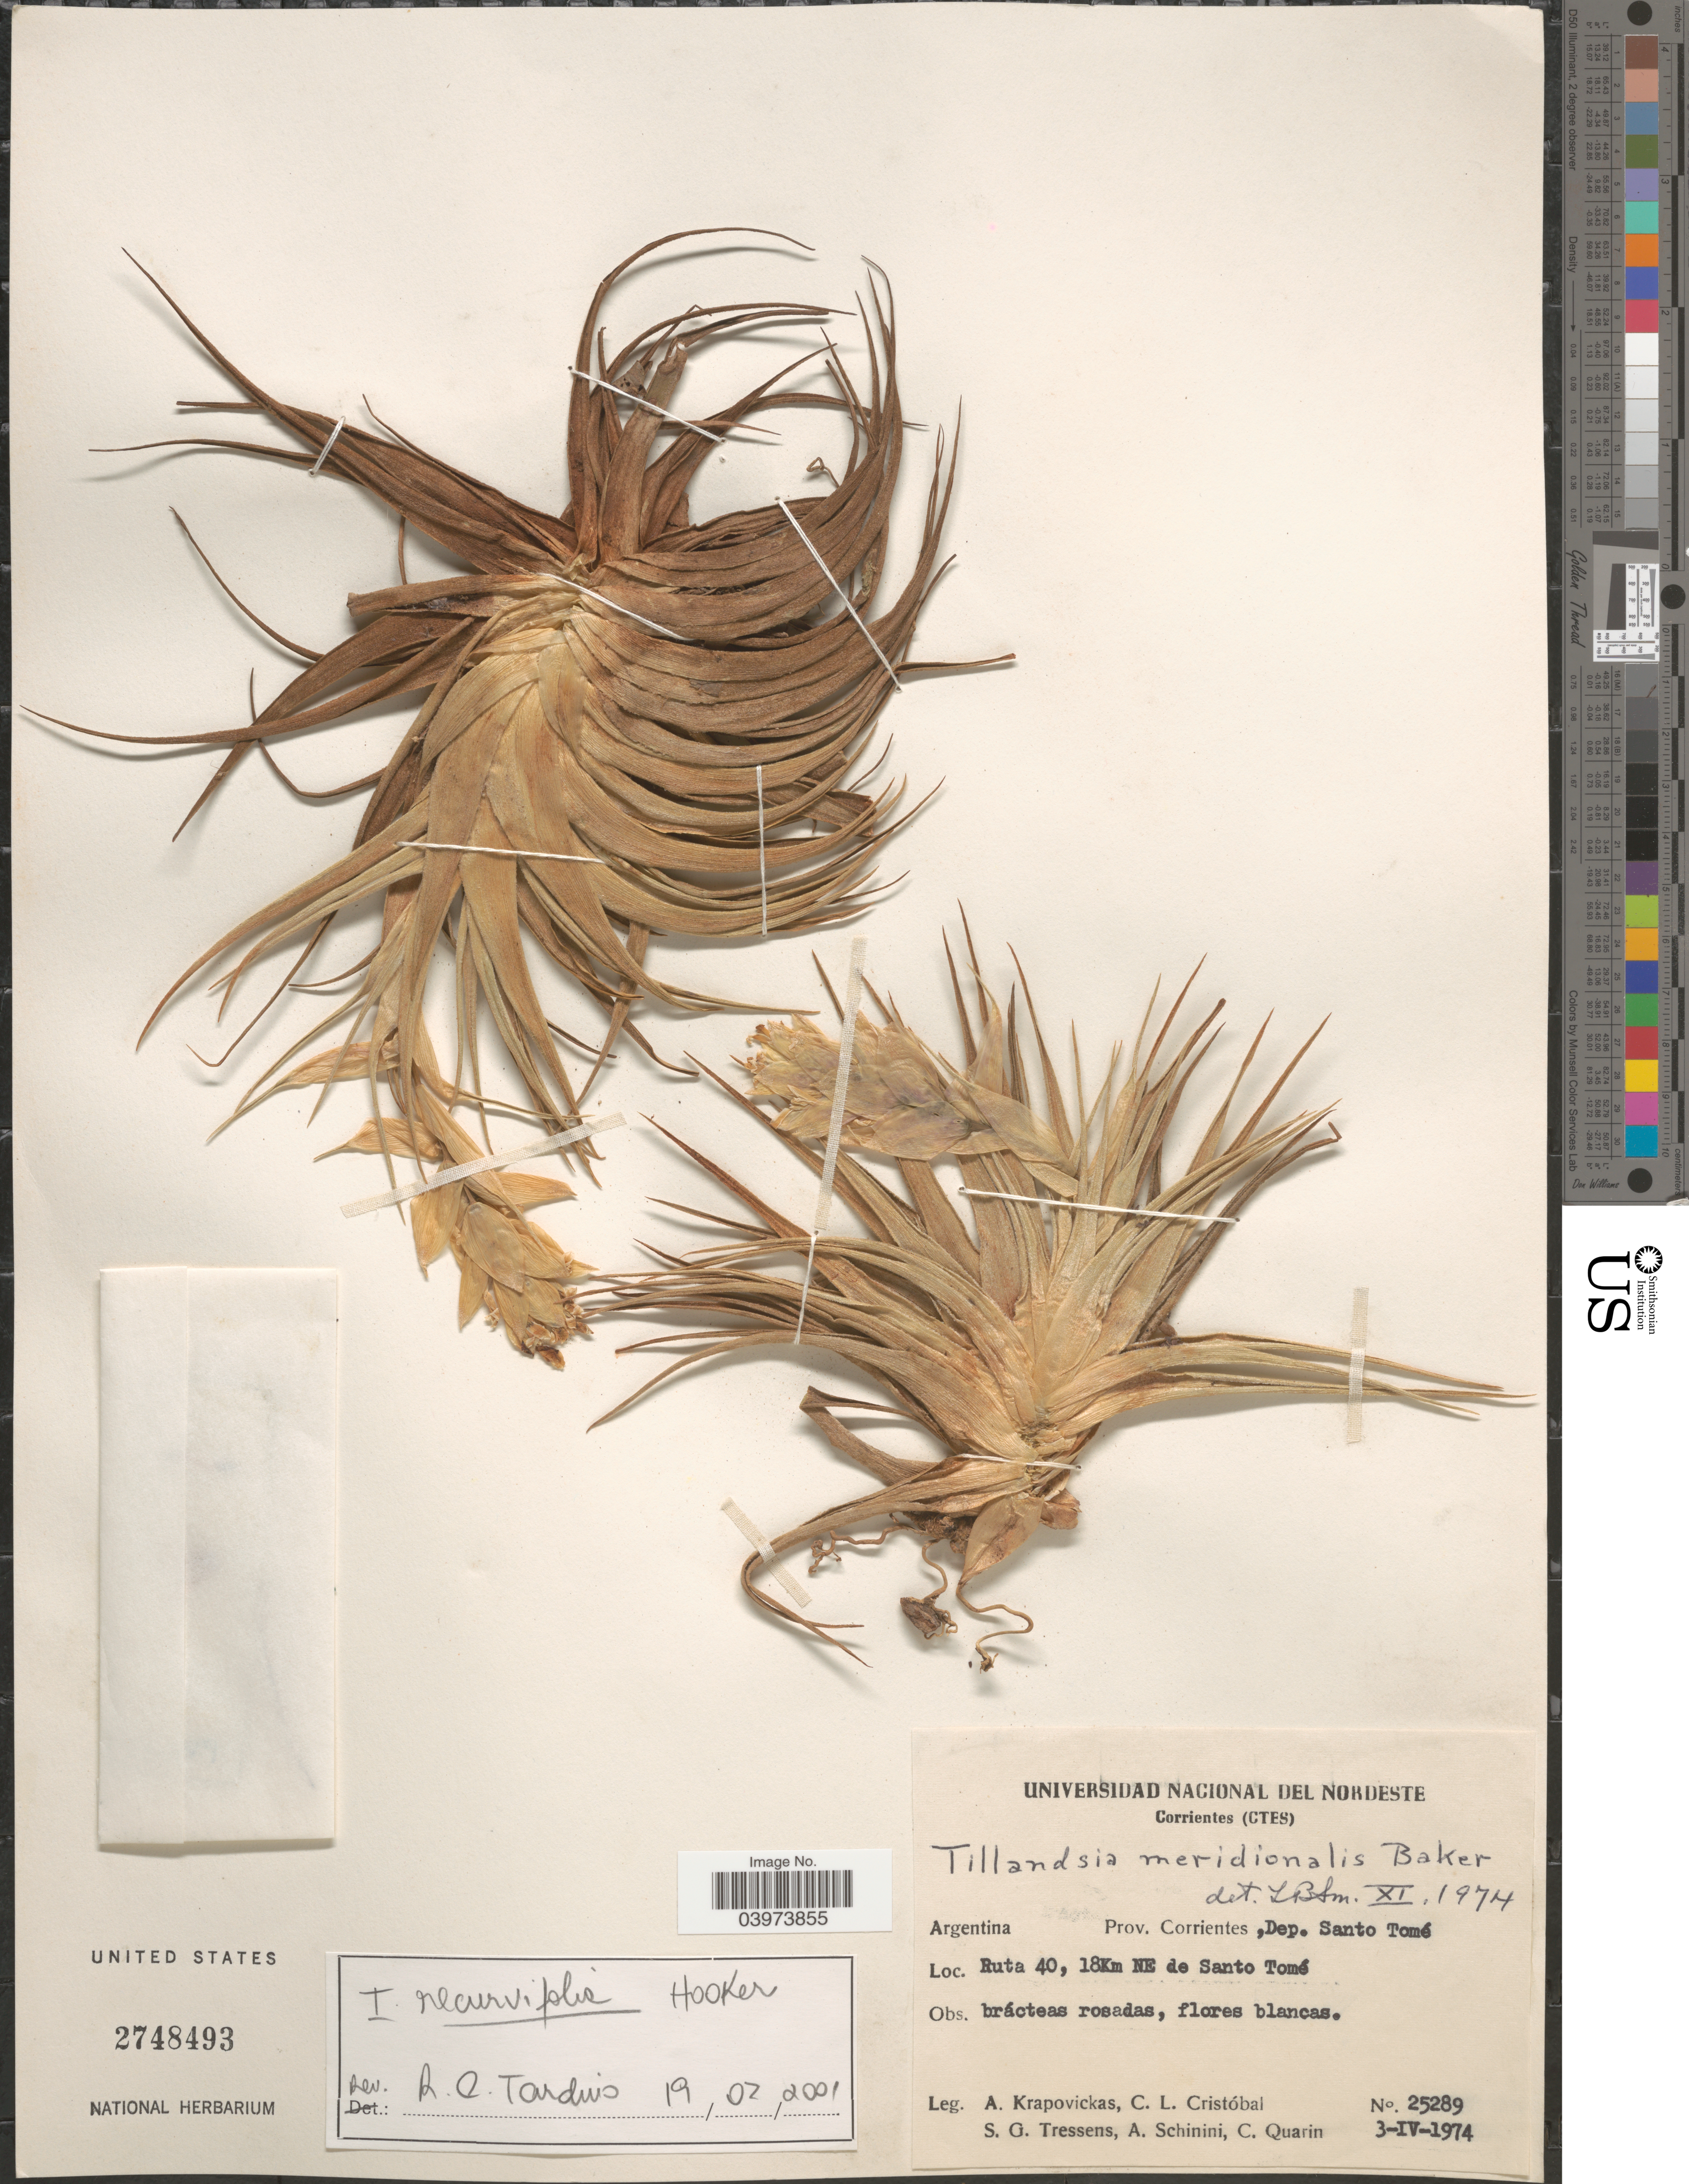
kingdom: Plantae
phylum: Tracheophyta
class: Liliopsida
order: Poales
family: Bromeliaceae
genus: Tillandsia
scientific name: Tillandsia meridionalis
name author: Baker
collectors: A. Krapovickas, C. L. Cristóbal, S. Tressens, A. Schinini & C. Quarín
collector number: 25289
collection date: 1974-04-03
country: Argentina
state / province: Corrientes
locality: Dep. Santo Tomé. Ruta 40, 18Km NE de Santo Tomé.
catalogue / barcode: US 2748493